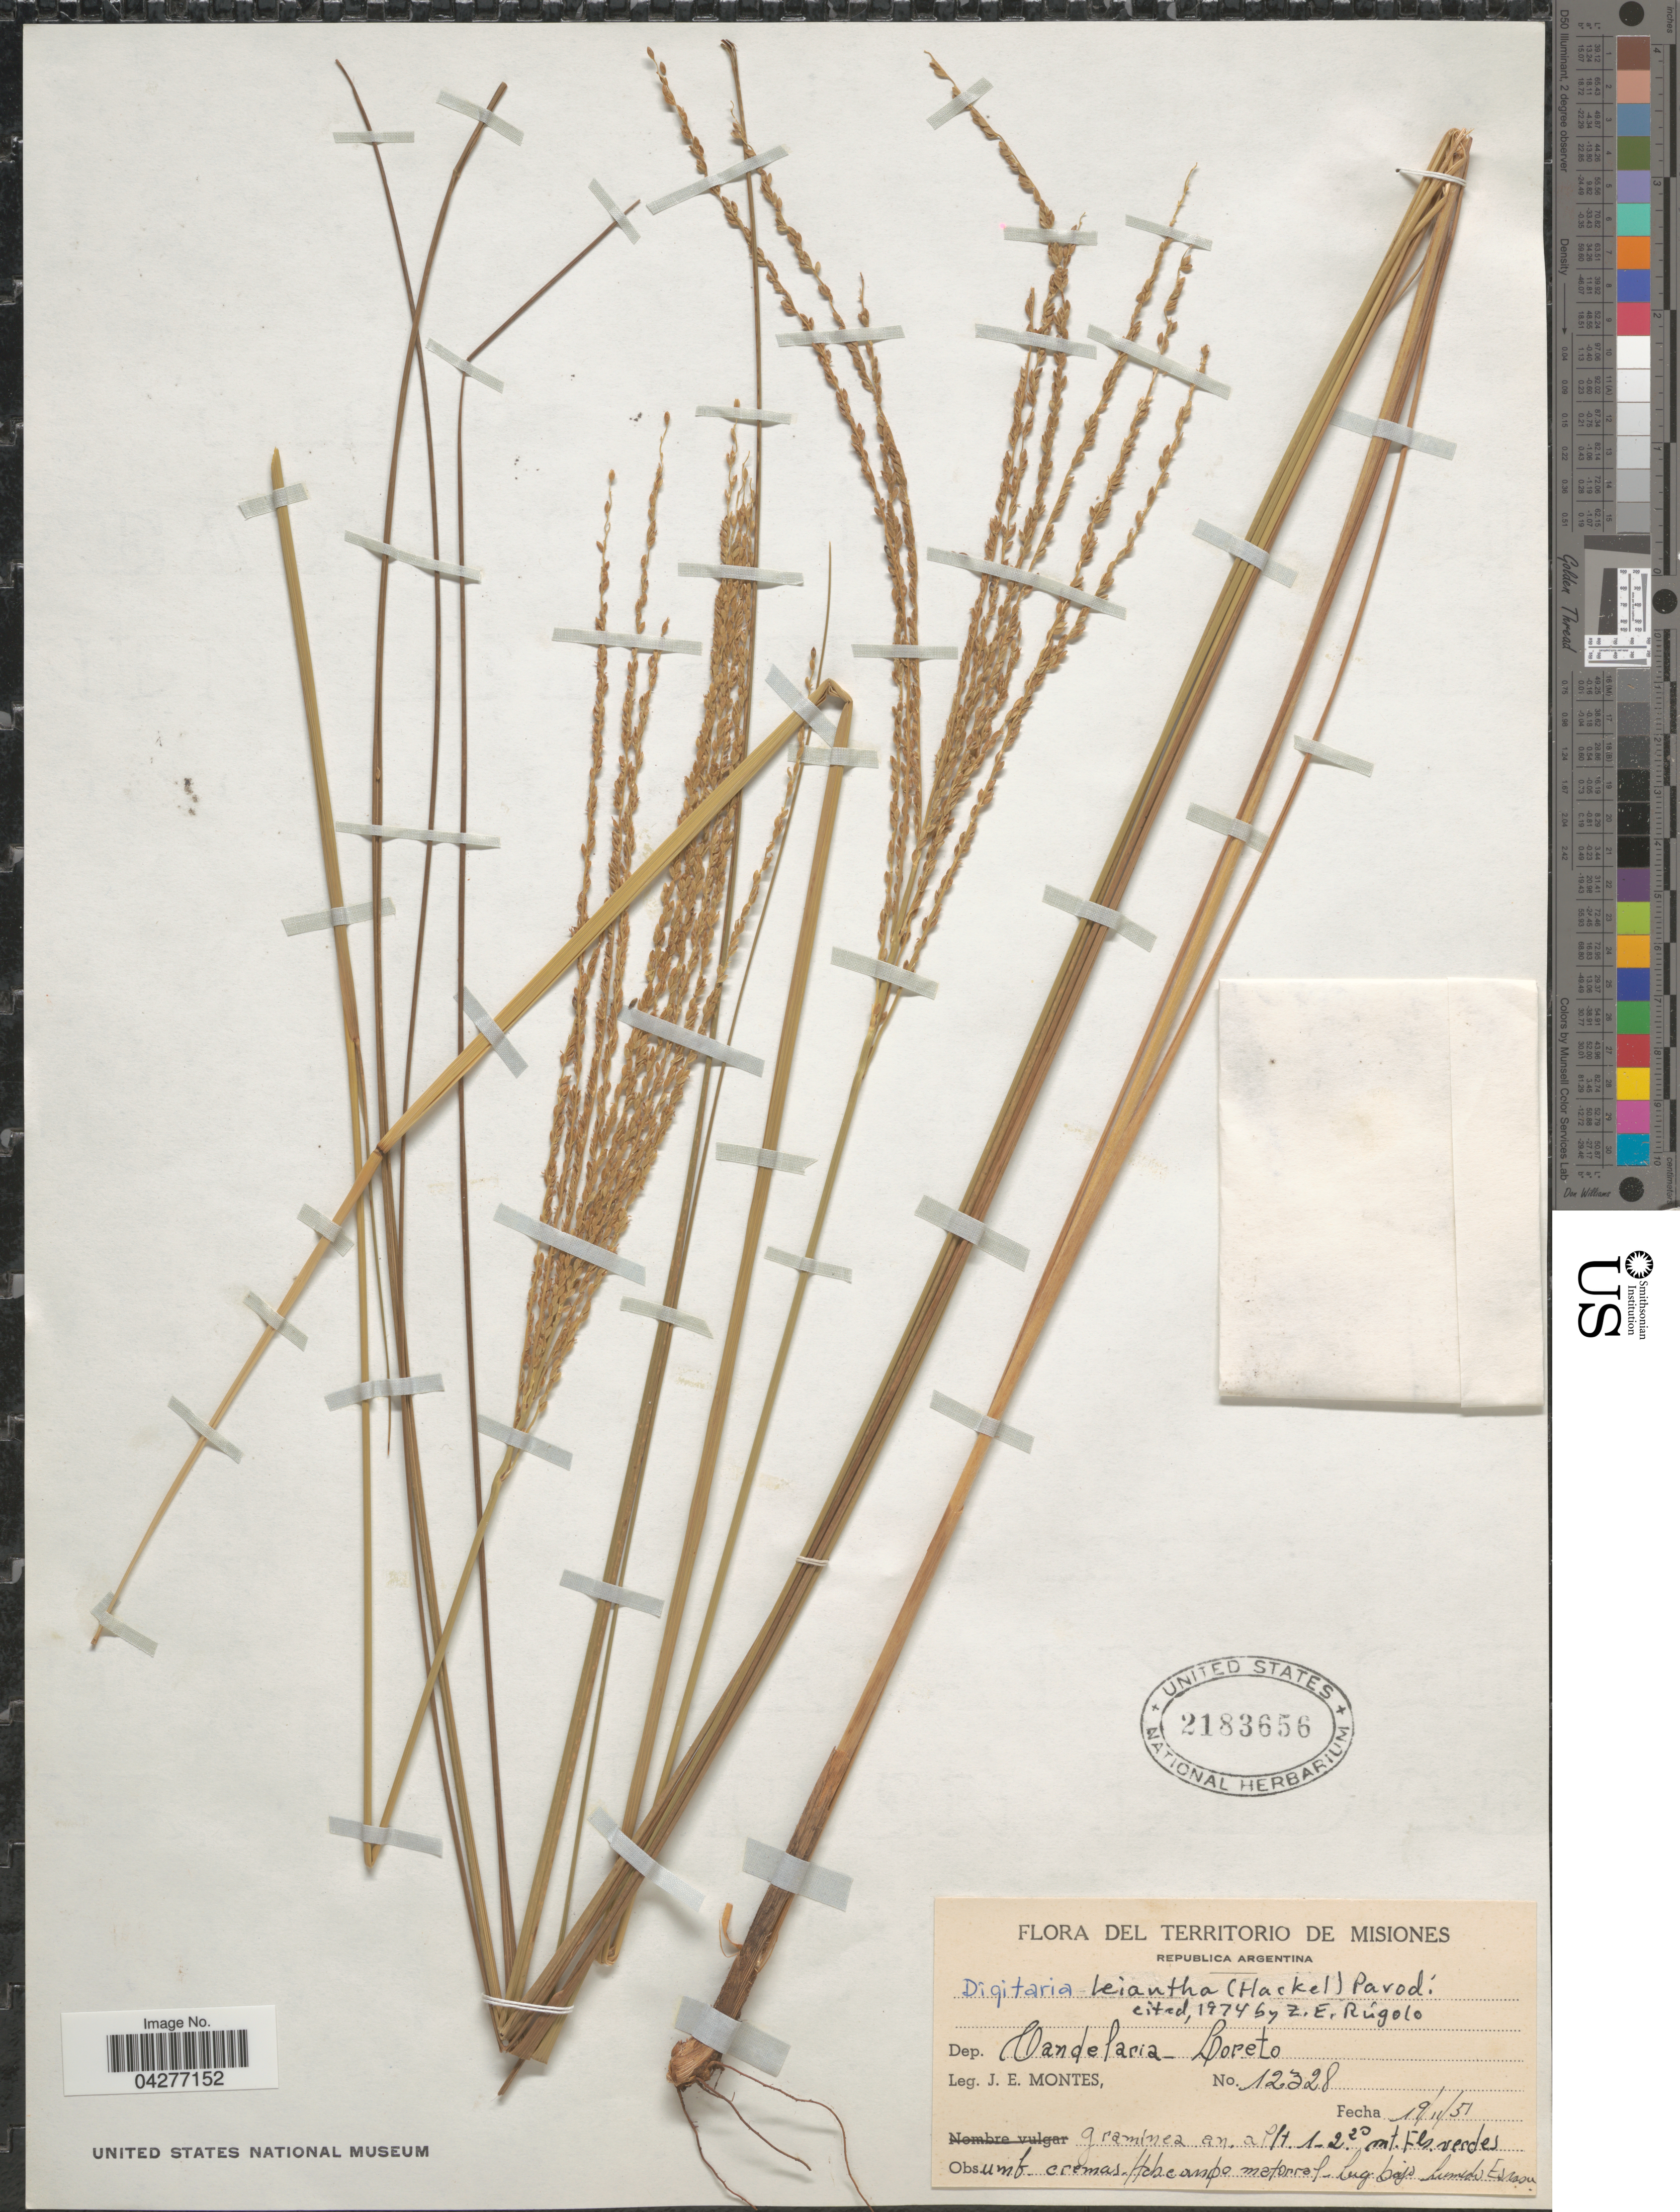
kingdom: Plantae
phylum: Tracheophyta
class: Liliopsida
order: Poales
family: Poaceae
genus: Digitaria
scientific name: Digitaria lehmanniana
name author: Henr.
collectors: J. E. Montes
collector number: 12328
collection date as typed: Transcribed d/m/y: 19/11/51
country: Argentina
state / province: Misiones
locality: Territorio de Misiones. Dep. Candelaria - Loreto.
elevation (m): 1220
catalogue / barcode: US 2183656